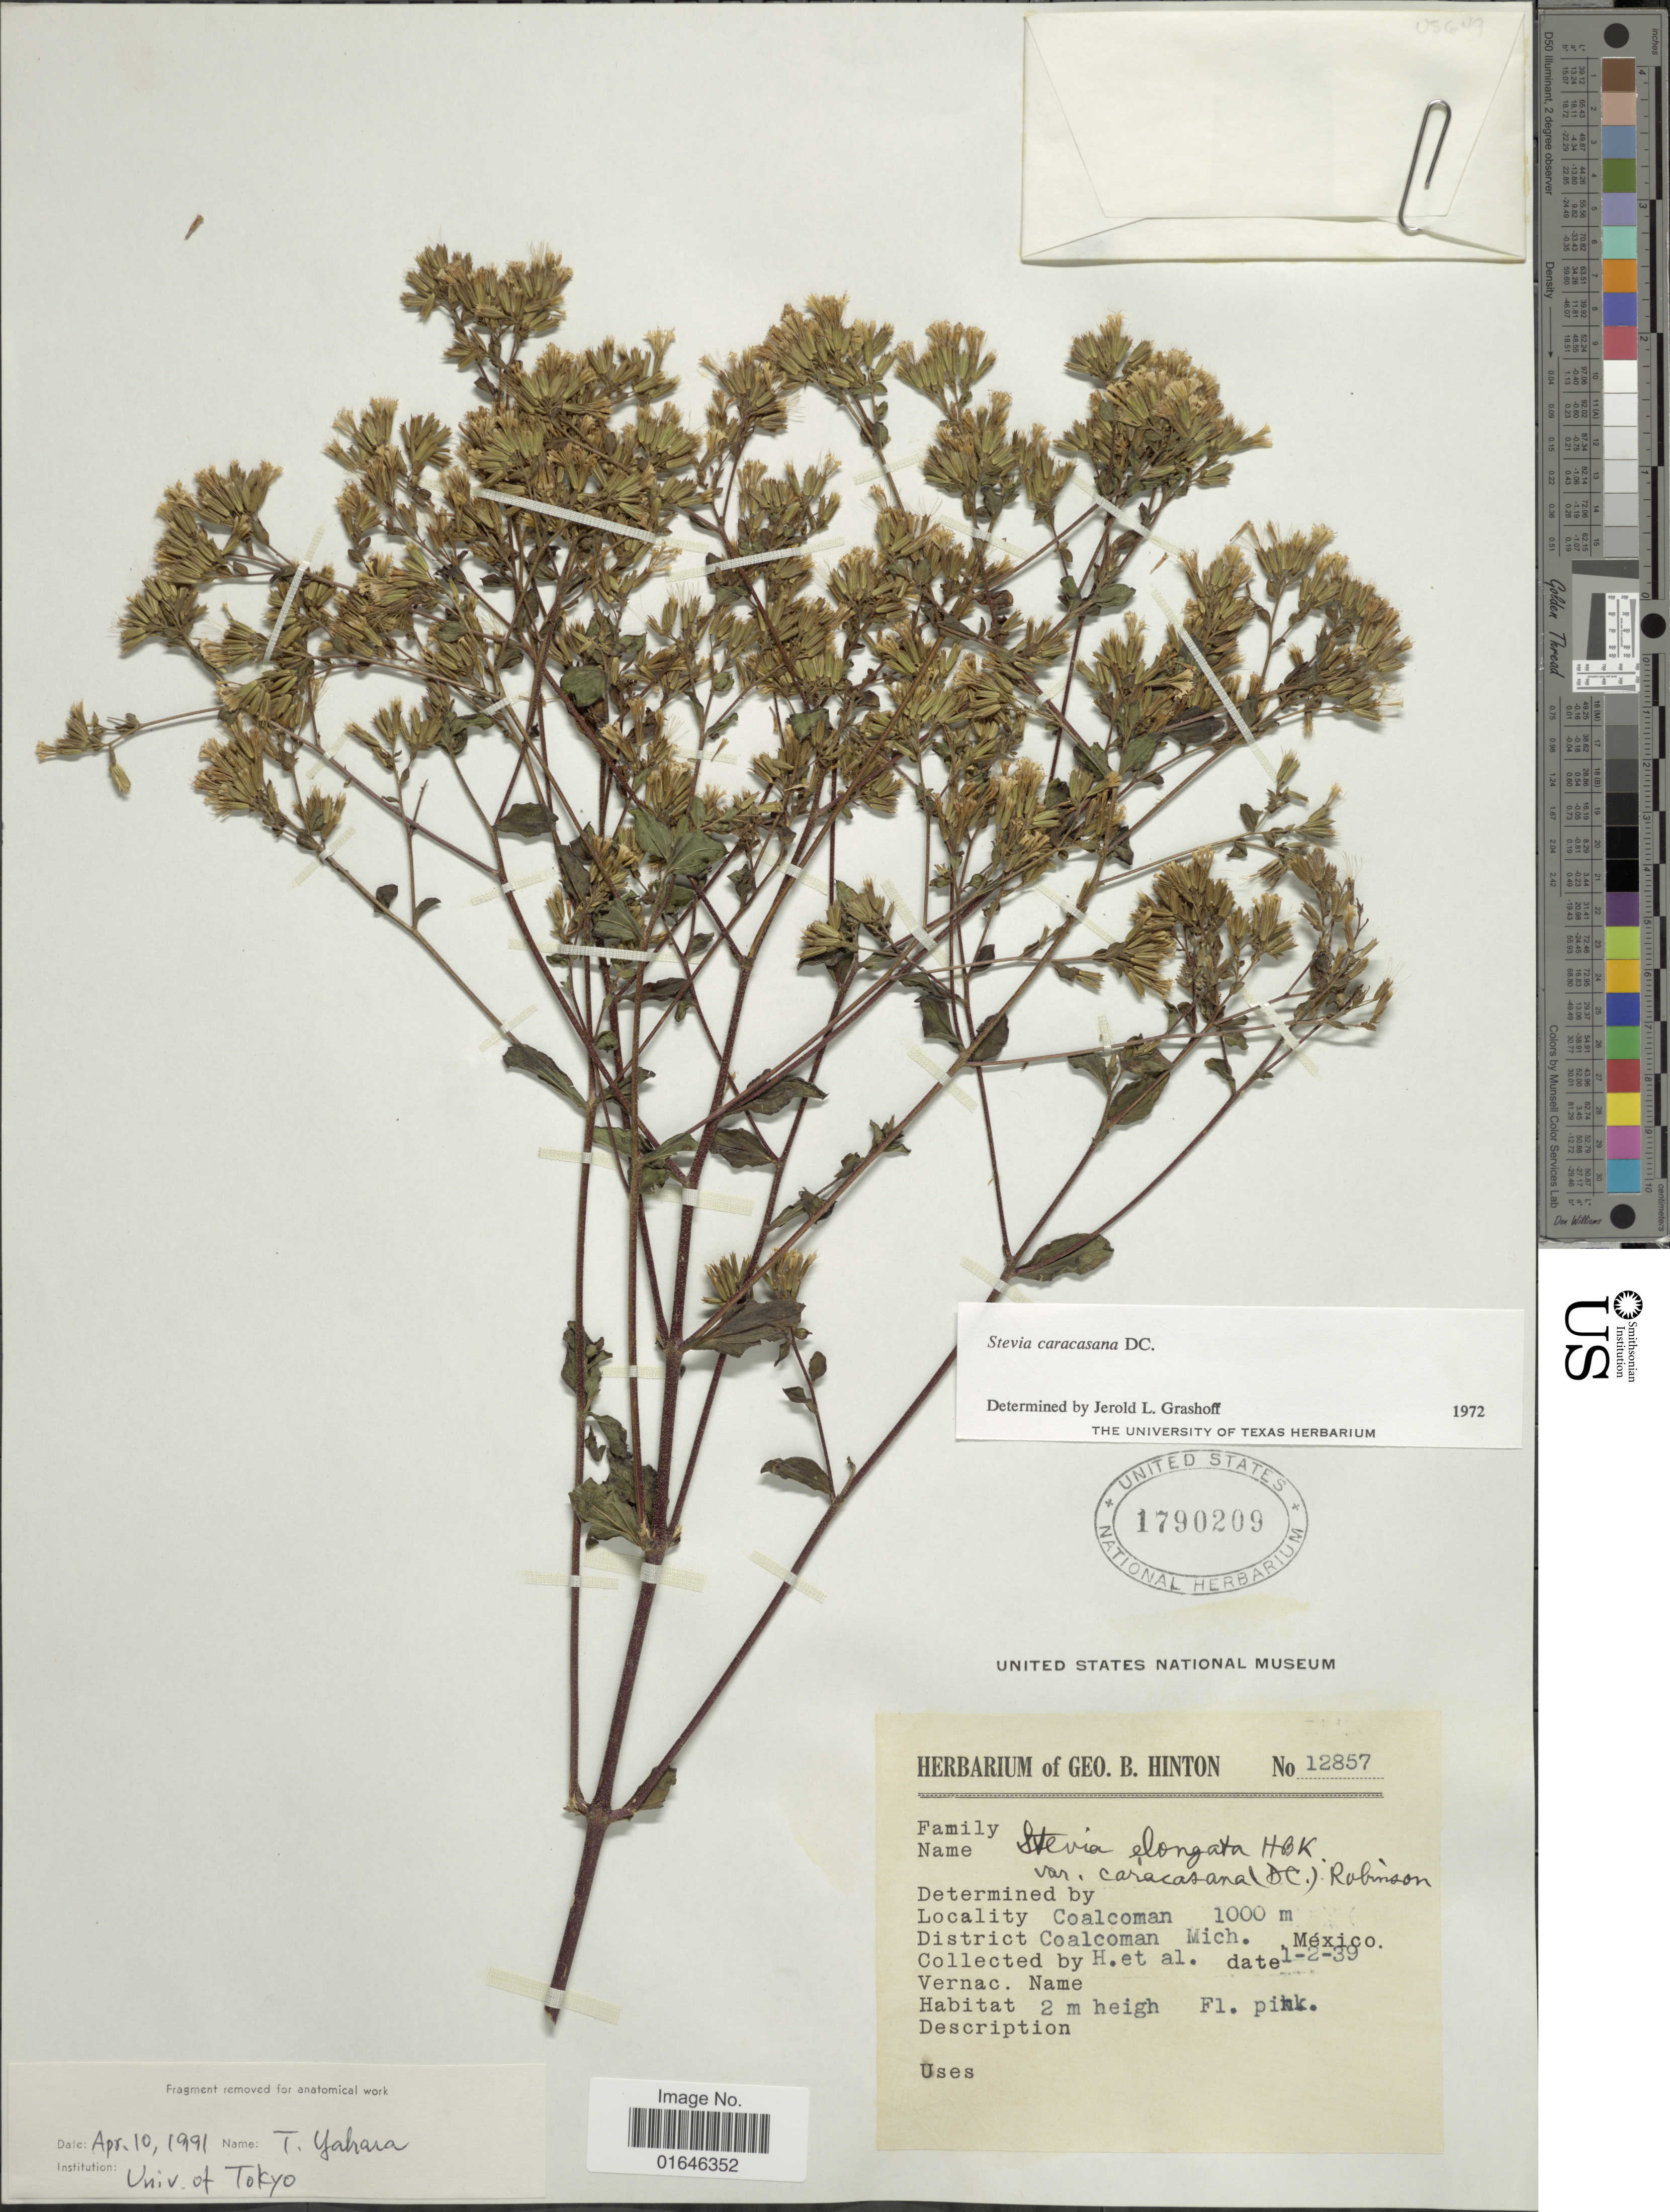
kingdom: Plantae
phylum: Tracheophyta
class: Magnoliopsida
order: Asterales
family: Asteraceae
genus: Stevia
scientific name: Stevia caracasana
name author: DC.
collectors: G. B. Hinton & et al.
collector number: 12857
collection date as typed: Transcribed d/m/y: 1/2/39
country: Mexico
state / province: Michoacán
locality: Coalcoman, District Coalcoman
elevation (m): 1000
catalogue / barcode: US 1790209